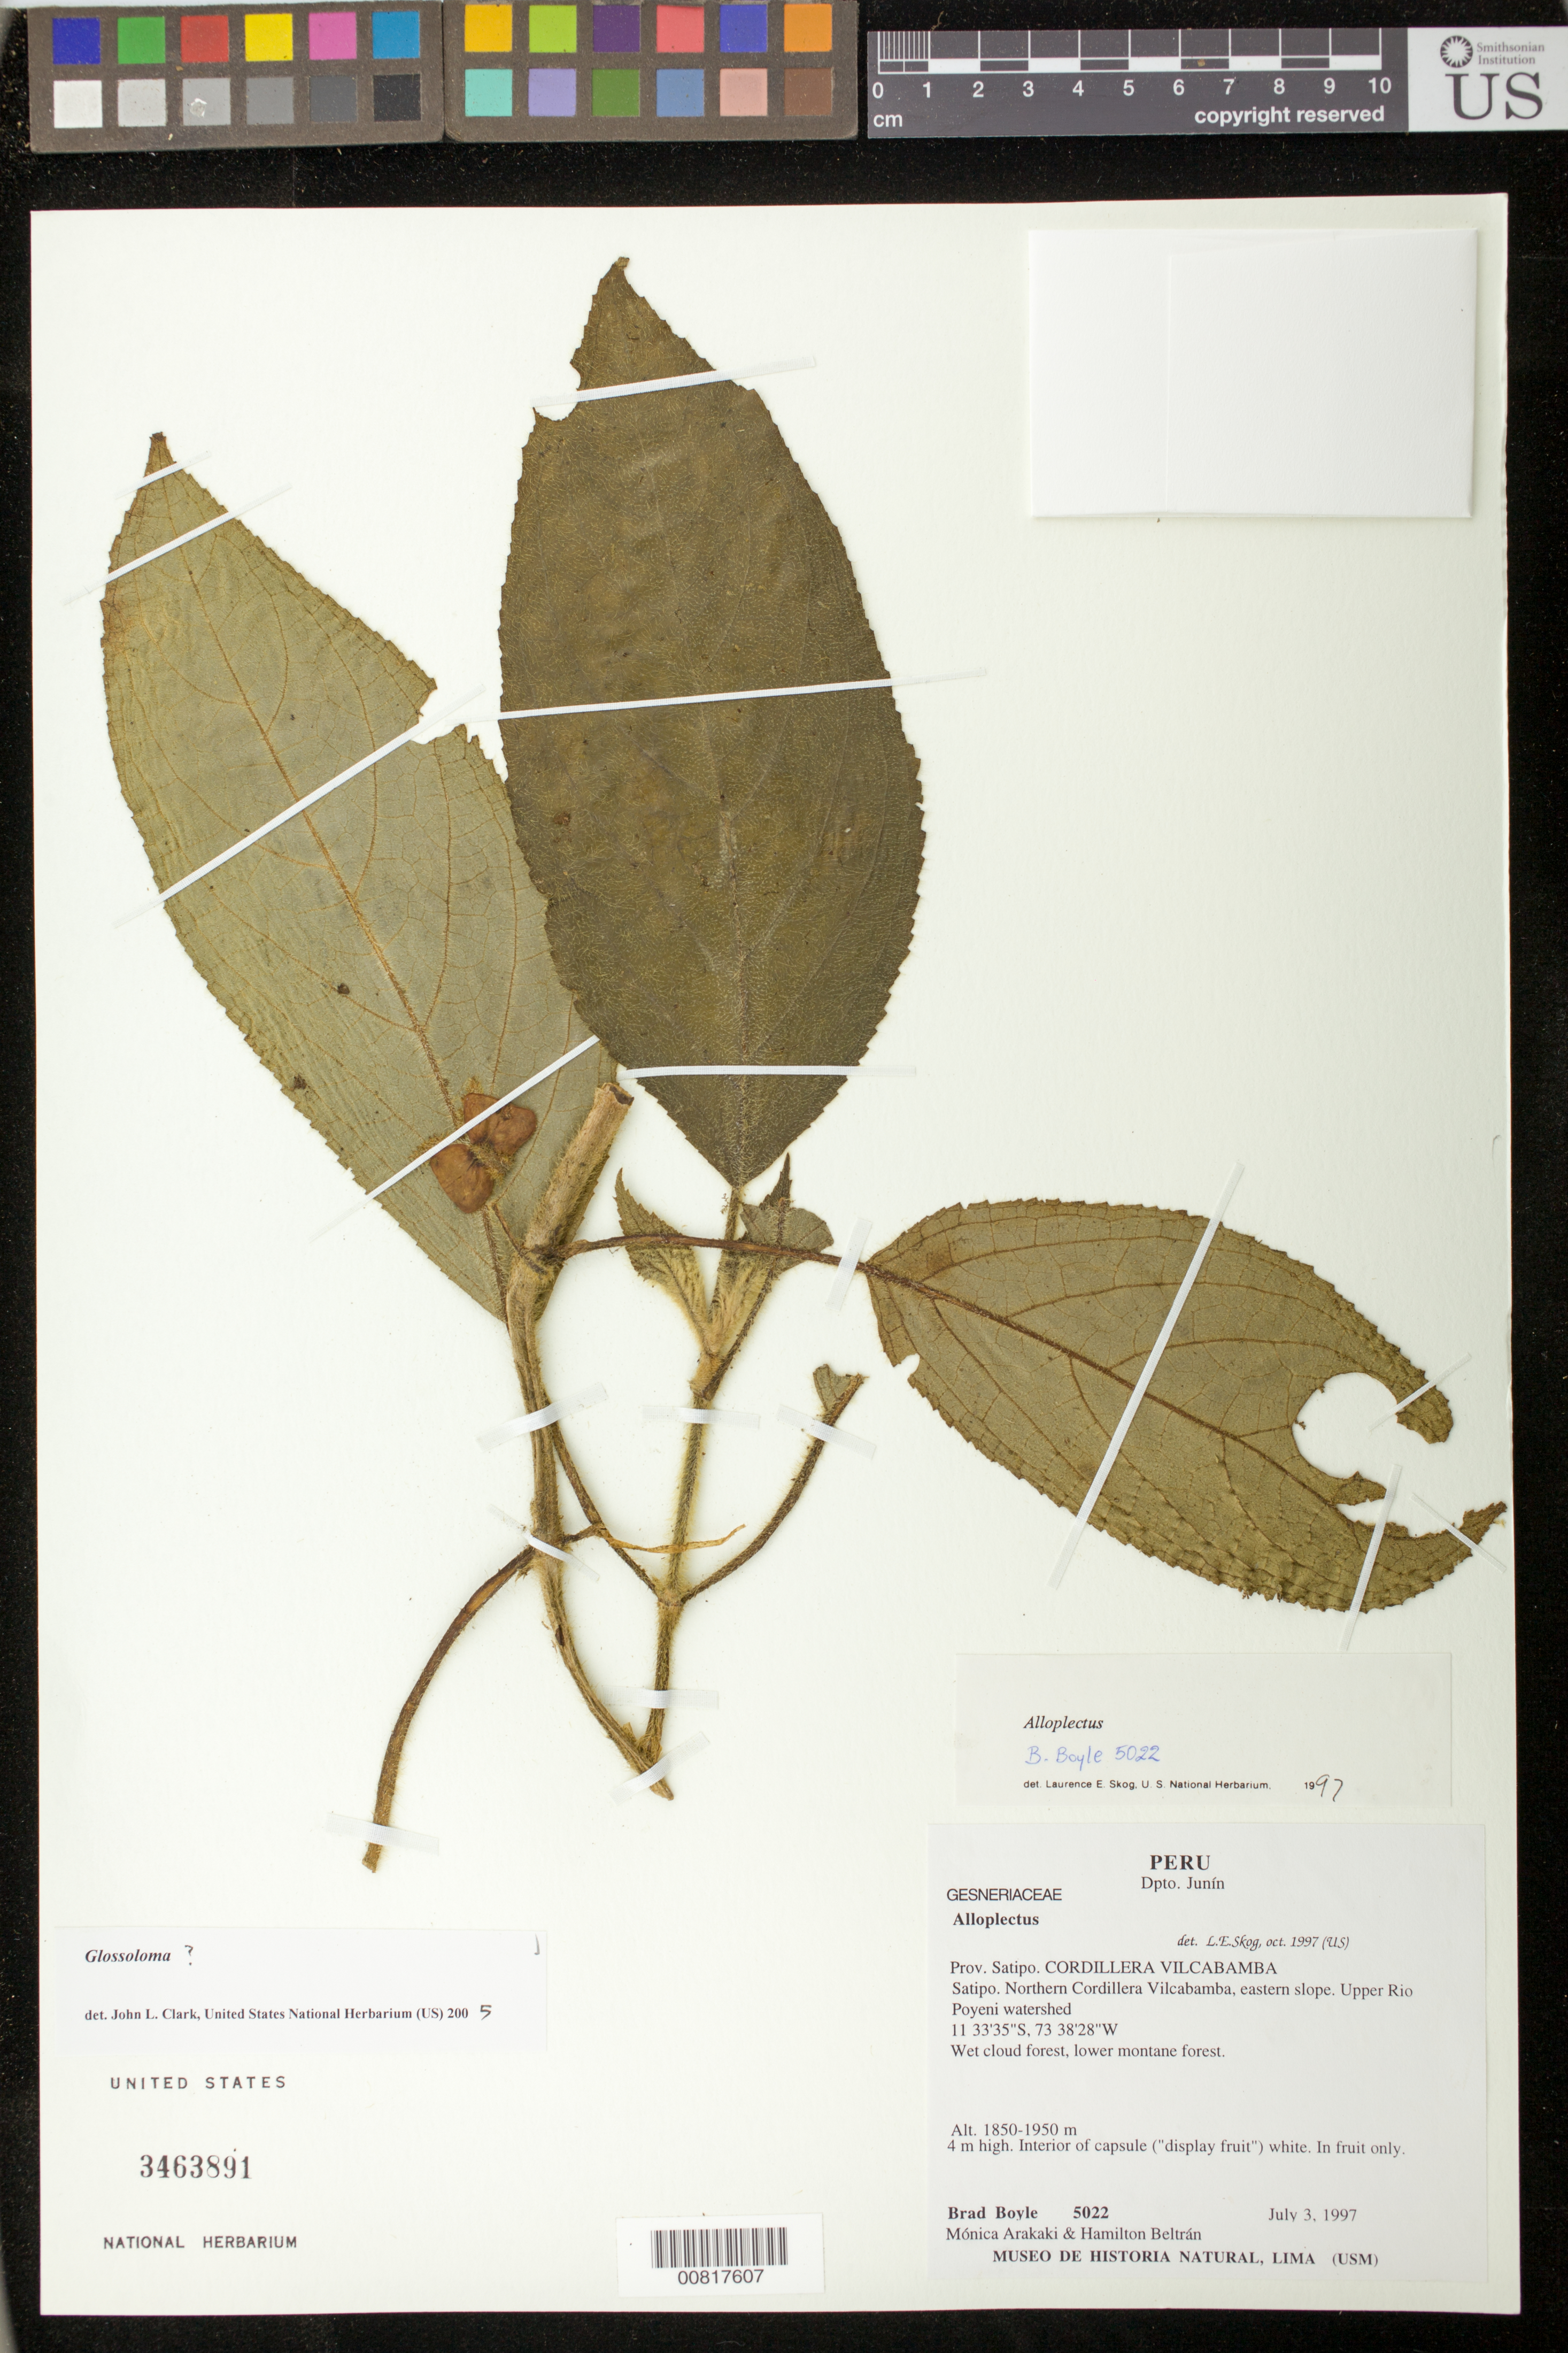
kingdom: Plantae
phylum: Tracheophyta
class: Magnoliopsida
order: Lamiales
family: Gesneriaceae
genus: Glossoloma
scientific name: Glossoloma sp.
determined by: Clark, J. L., (SEL), The Marie Selby Botanical Garden (UNITED STATES)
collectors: B. Boyle, M. Arakaki & H. Beltrán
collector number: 5022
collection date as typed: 03 Jul 1997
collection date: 1997-07-03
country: Peru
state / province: Junín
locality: Prov. Satipo, Cordillera Vilcabamba, Satipo, Northern Cordillera Vilcabamba, eastern slope, upper Rio Poyeni watershed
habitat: Wet cloud forest, lower montane forest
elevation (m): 1850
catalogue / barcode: US 3463891